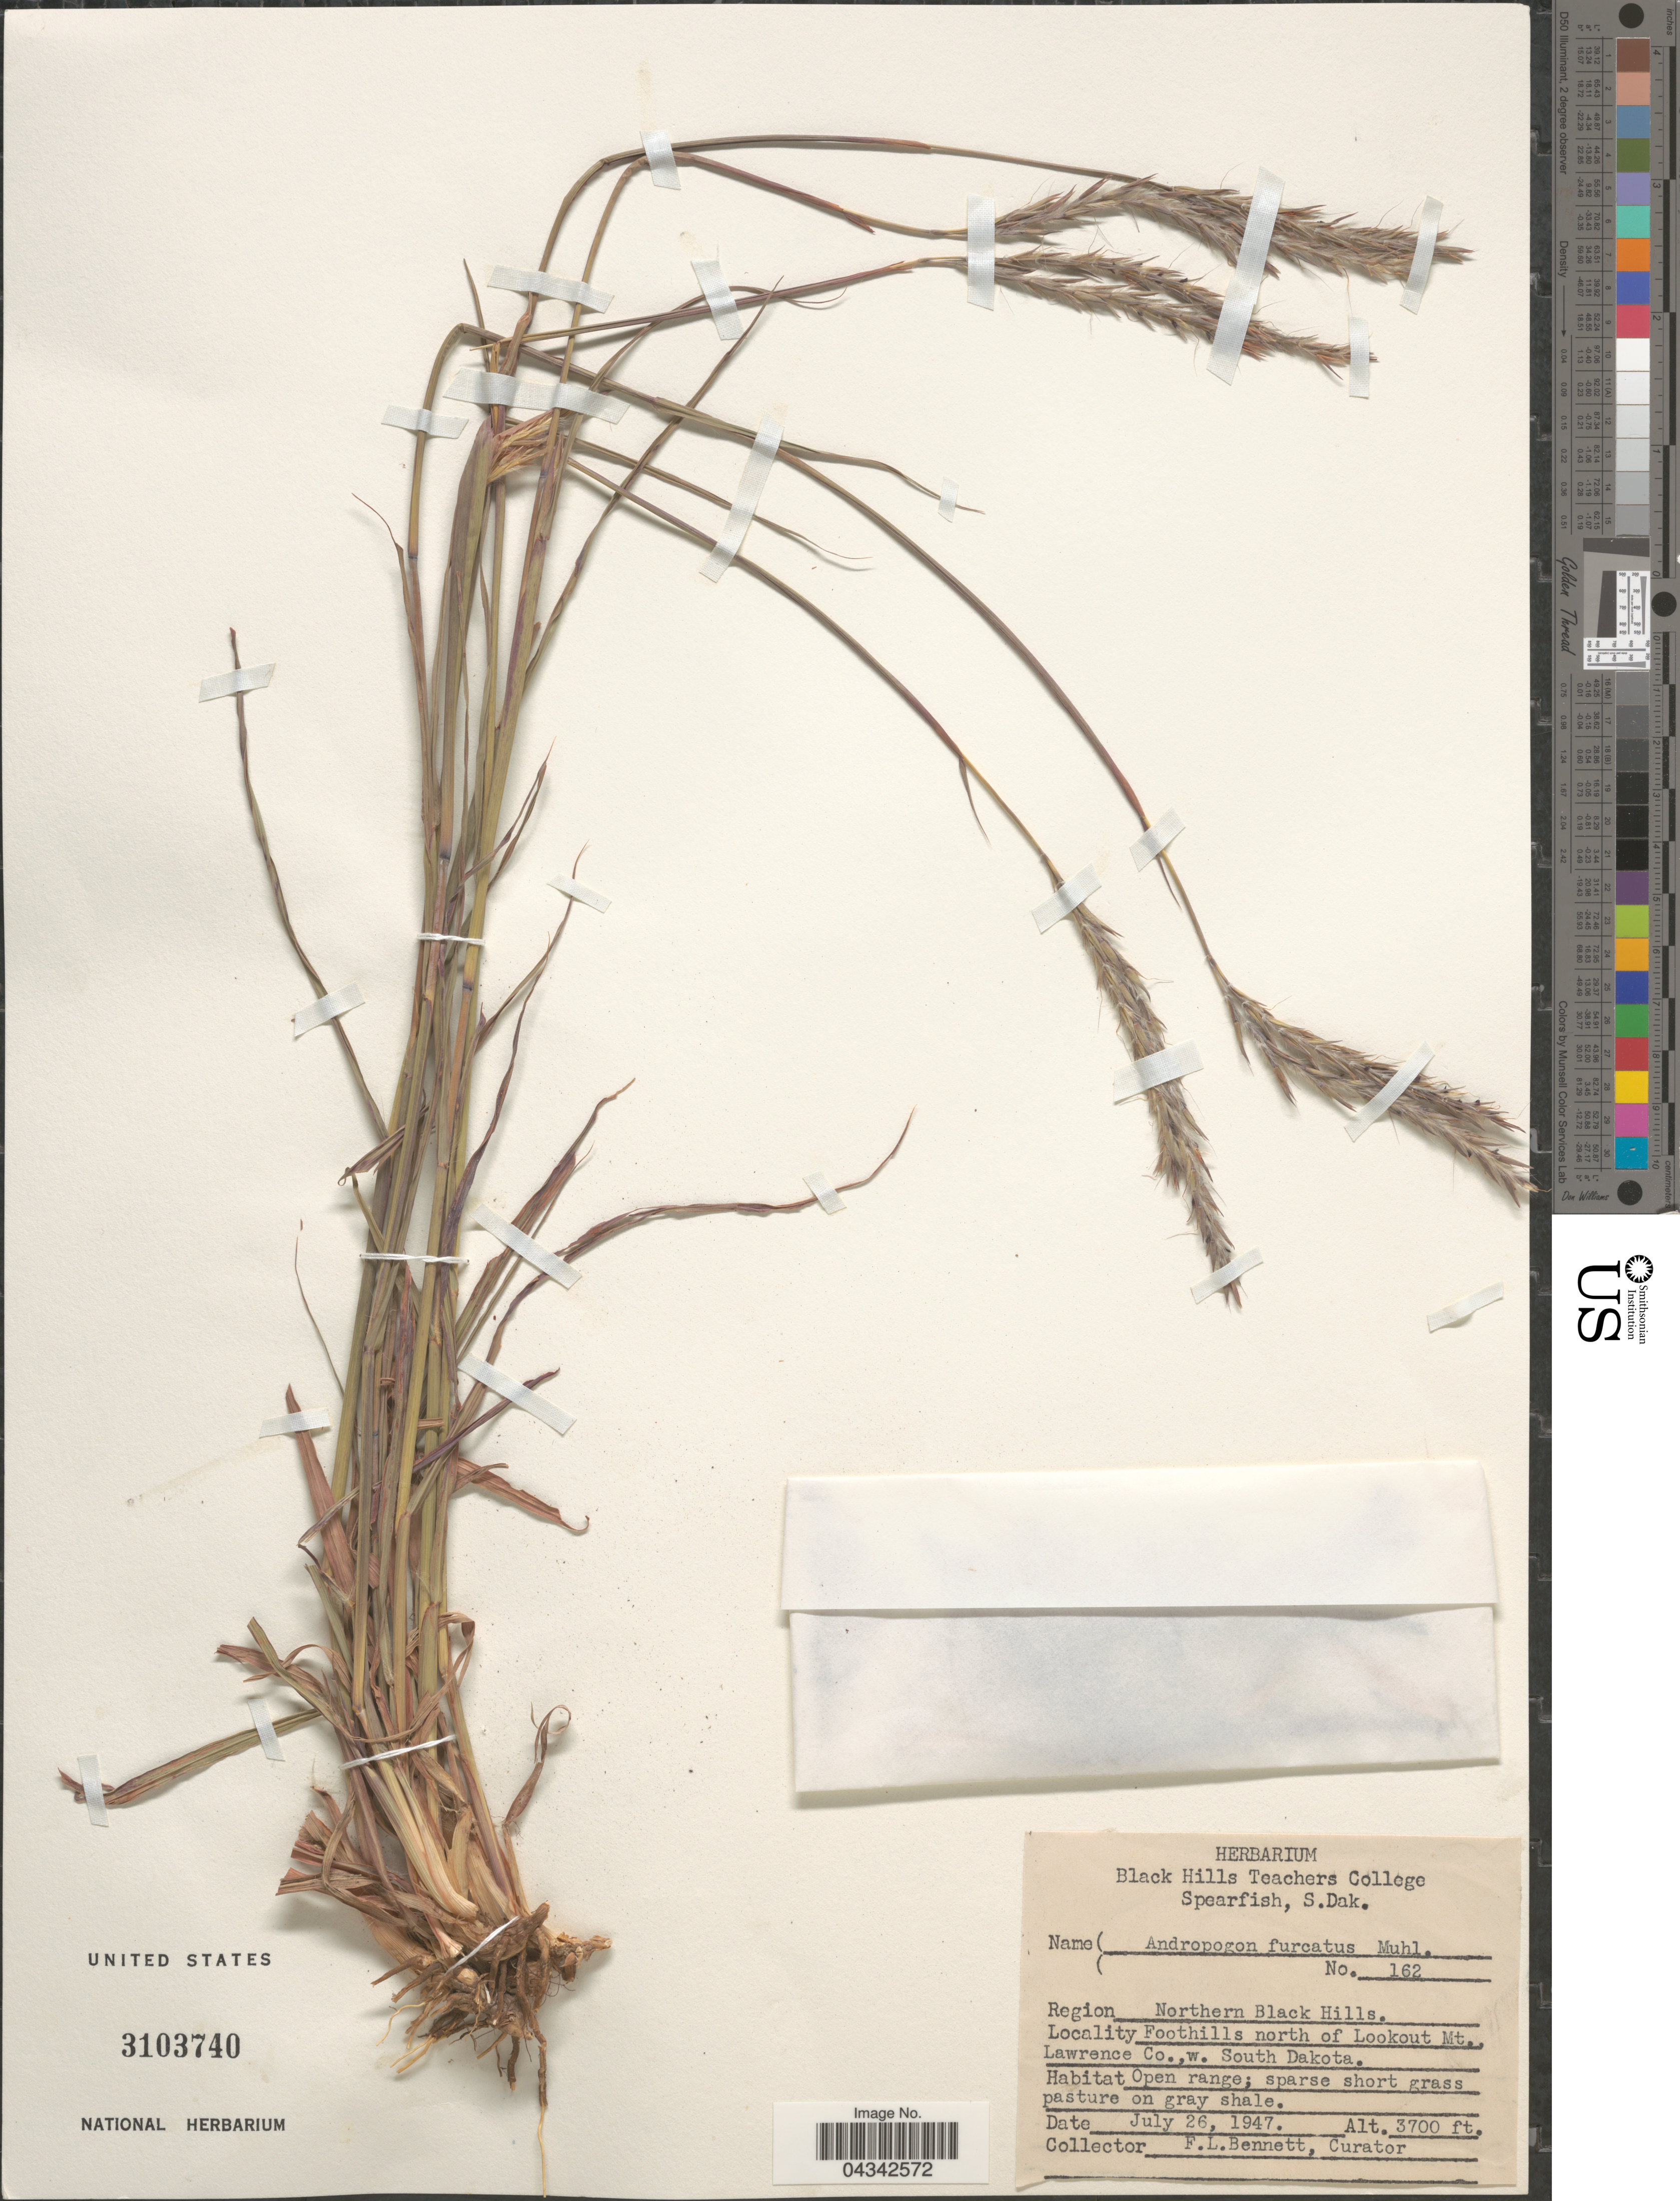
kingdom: Plantae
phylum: Tracheophyta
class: Liliopsida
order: Poales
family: Poaceae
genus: Andropogon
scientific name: Andropogon gerardii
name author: Vitman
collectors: F. Bennett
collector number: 162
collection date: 1947-07-26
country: United States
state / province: South Dakota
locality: Region Northern Black Hills. Foothills north of Lookout Mt., Lawrence Co.,w. South Dakota.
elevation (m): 1128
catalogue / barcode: US 3103740